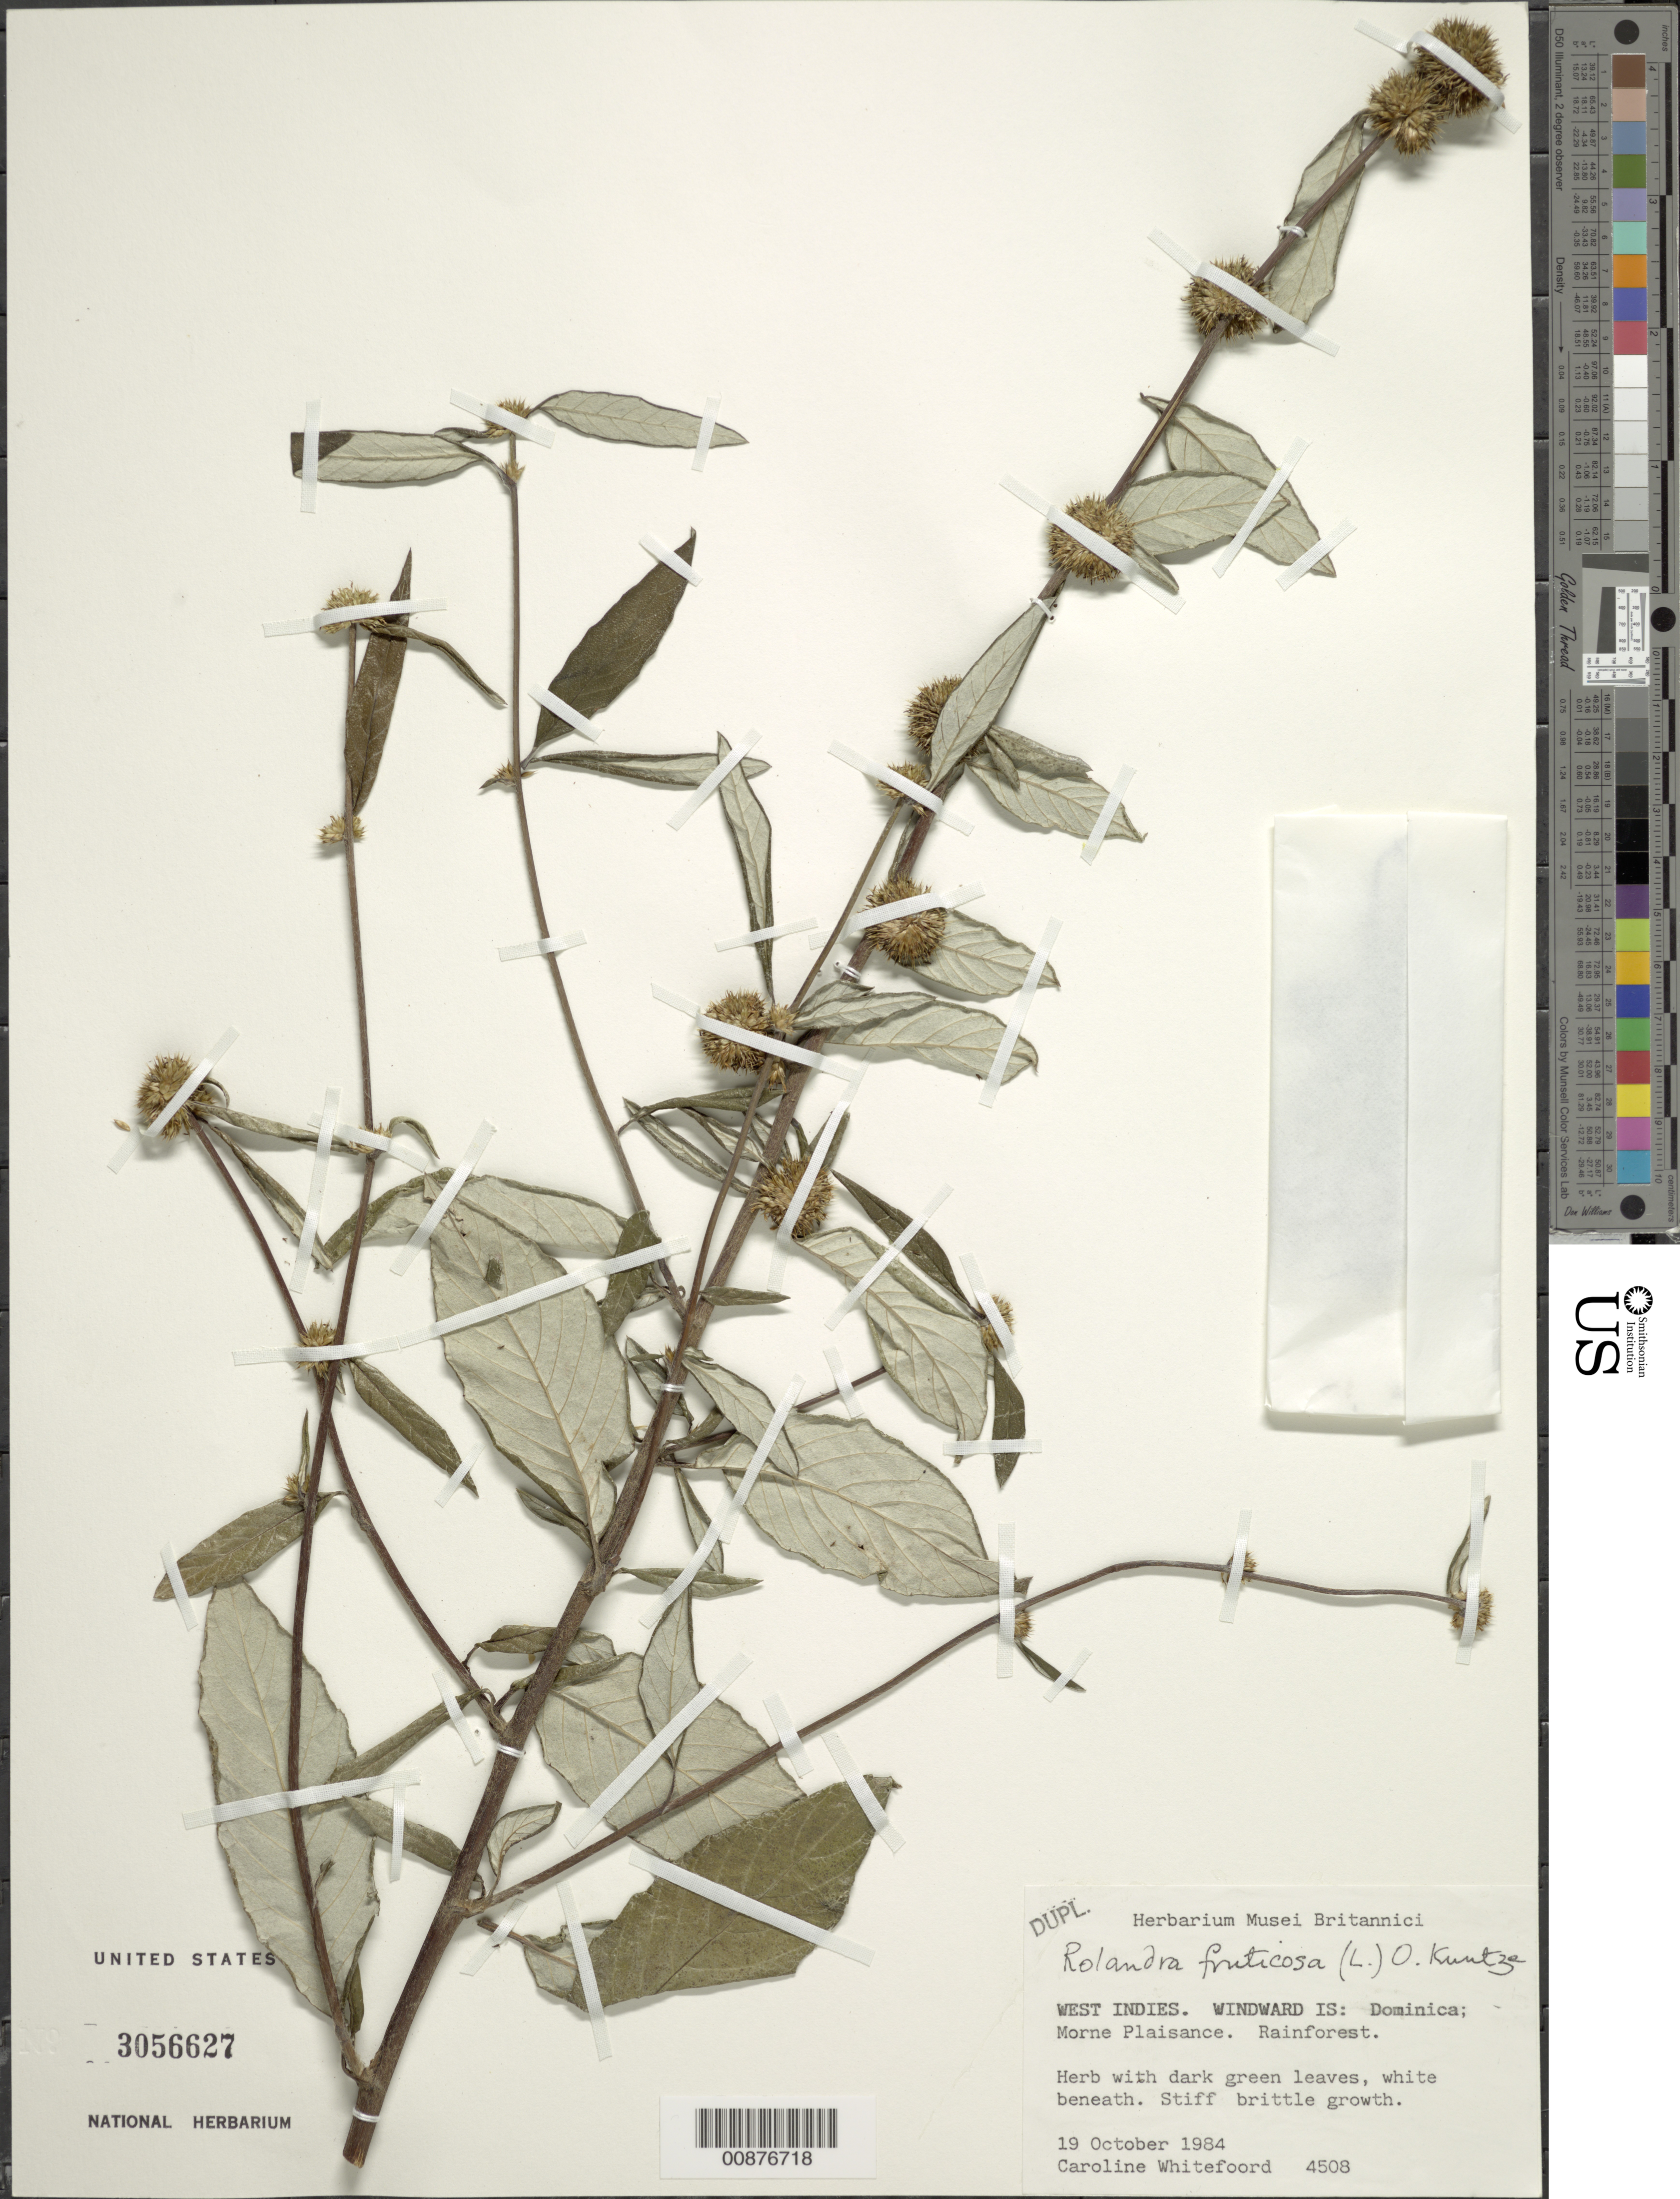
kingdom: Plantae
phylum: Tracheophyta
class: Magnoliopsida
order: Asterales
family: Asteraceae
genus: Rolandra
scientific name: Rolandra fruticosa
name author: (L.) Kuntze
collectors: C. Whitefoord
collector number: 4508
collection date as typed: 19 Oct 1984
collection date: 1984-10-19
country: Dominica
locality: Windward Is.: Morne Plaisance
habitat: Rainforest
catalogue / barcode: US 3056627